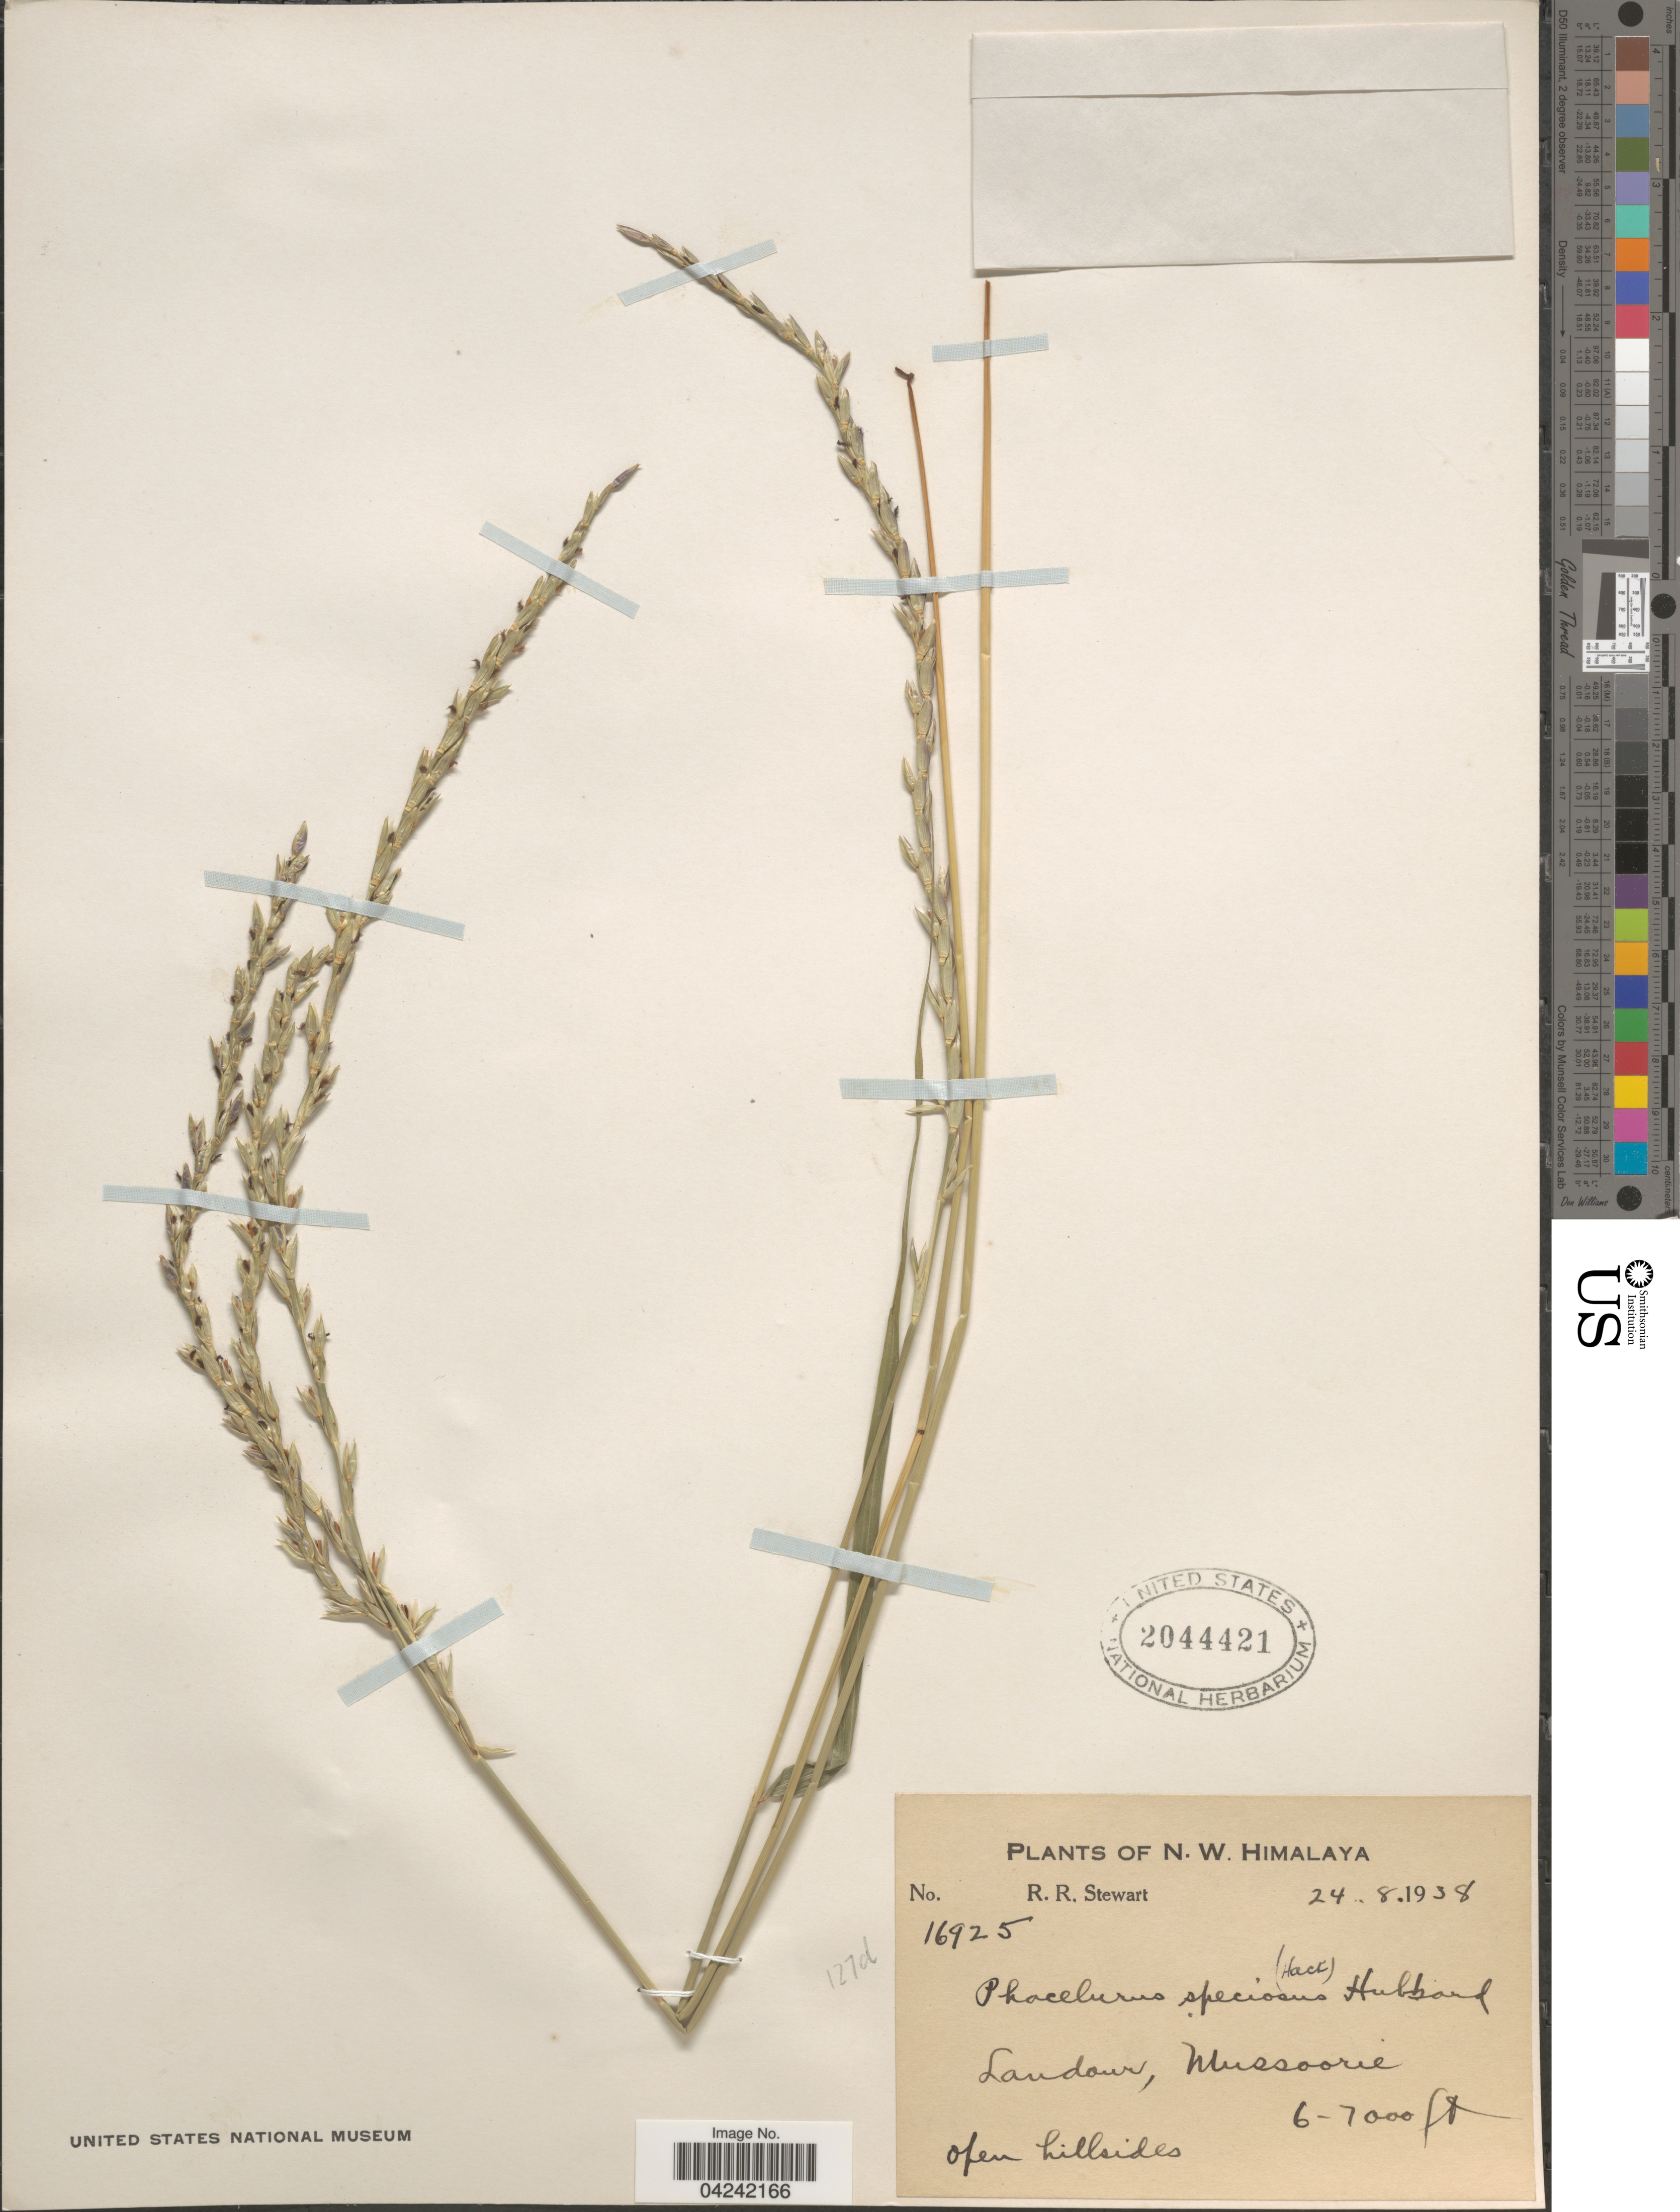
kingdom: Plantae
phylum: Tracheophyta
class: Liliopsida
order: Poales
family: Poaceae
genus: Phacelurus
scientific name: Phacelurus speciosus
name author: (Steud.) C. E. Hubb.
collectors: R. Stewart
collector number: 16925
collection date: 1938-08-24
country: India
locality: N.W. Himalaya. Landour, Mussoorie.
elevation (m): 1829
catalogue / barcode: US 2044421